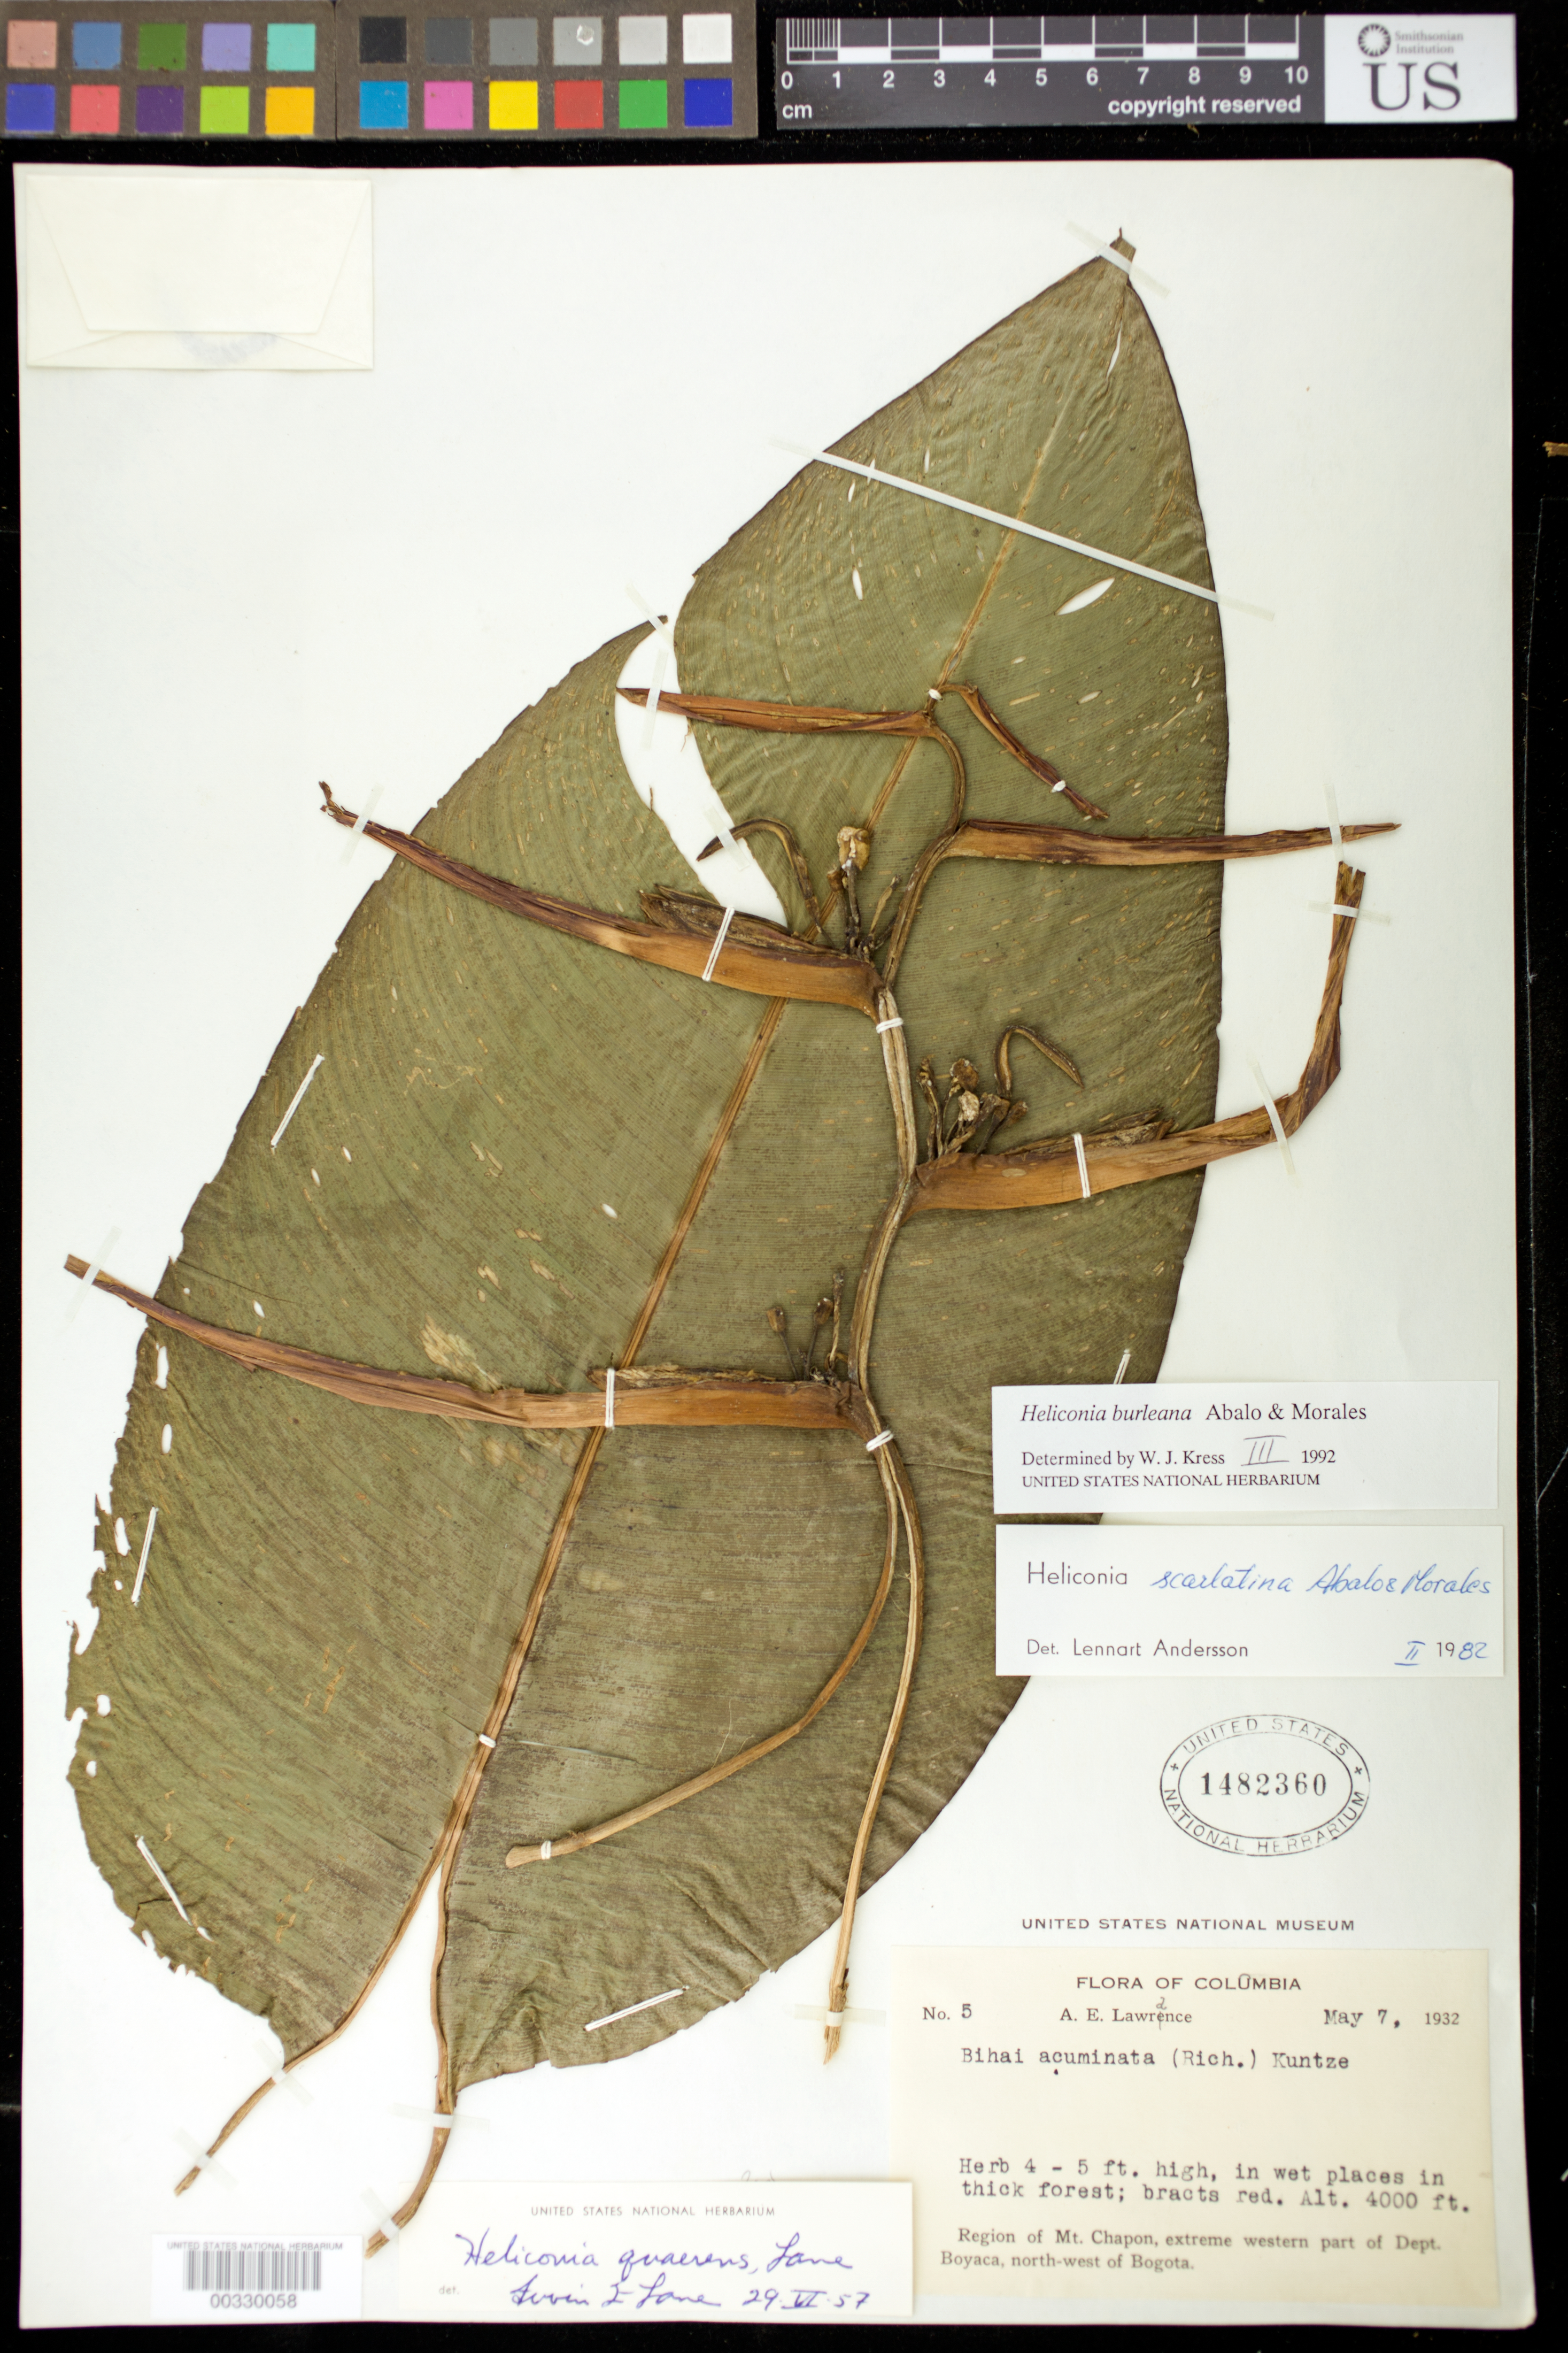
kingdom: Plantae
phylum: Tracheophyta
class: Liliopsida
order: Zingiberales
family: Heliconiaceae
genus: Heliconia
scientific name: Heliconia burleana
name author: Abalo & G. Morales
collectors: A. Lawrance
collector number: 5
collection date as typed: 07 May 1932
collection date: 1932-05-07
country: Colombia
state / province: Boyacá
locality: Region of Mt Chapon, extreme western part of dept Boyaca, NW of Bogota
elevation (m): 1219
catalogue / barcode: US 1482360